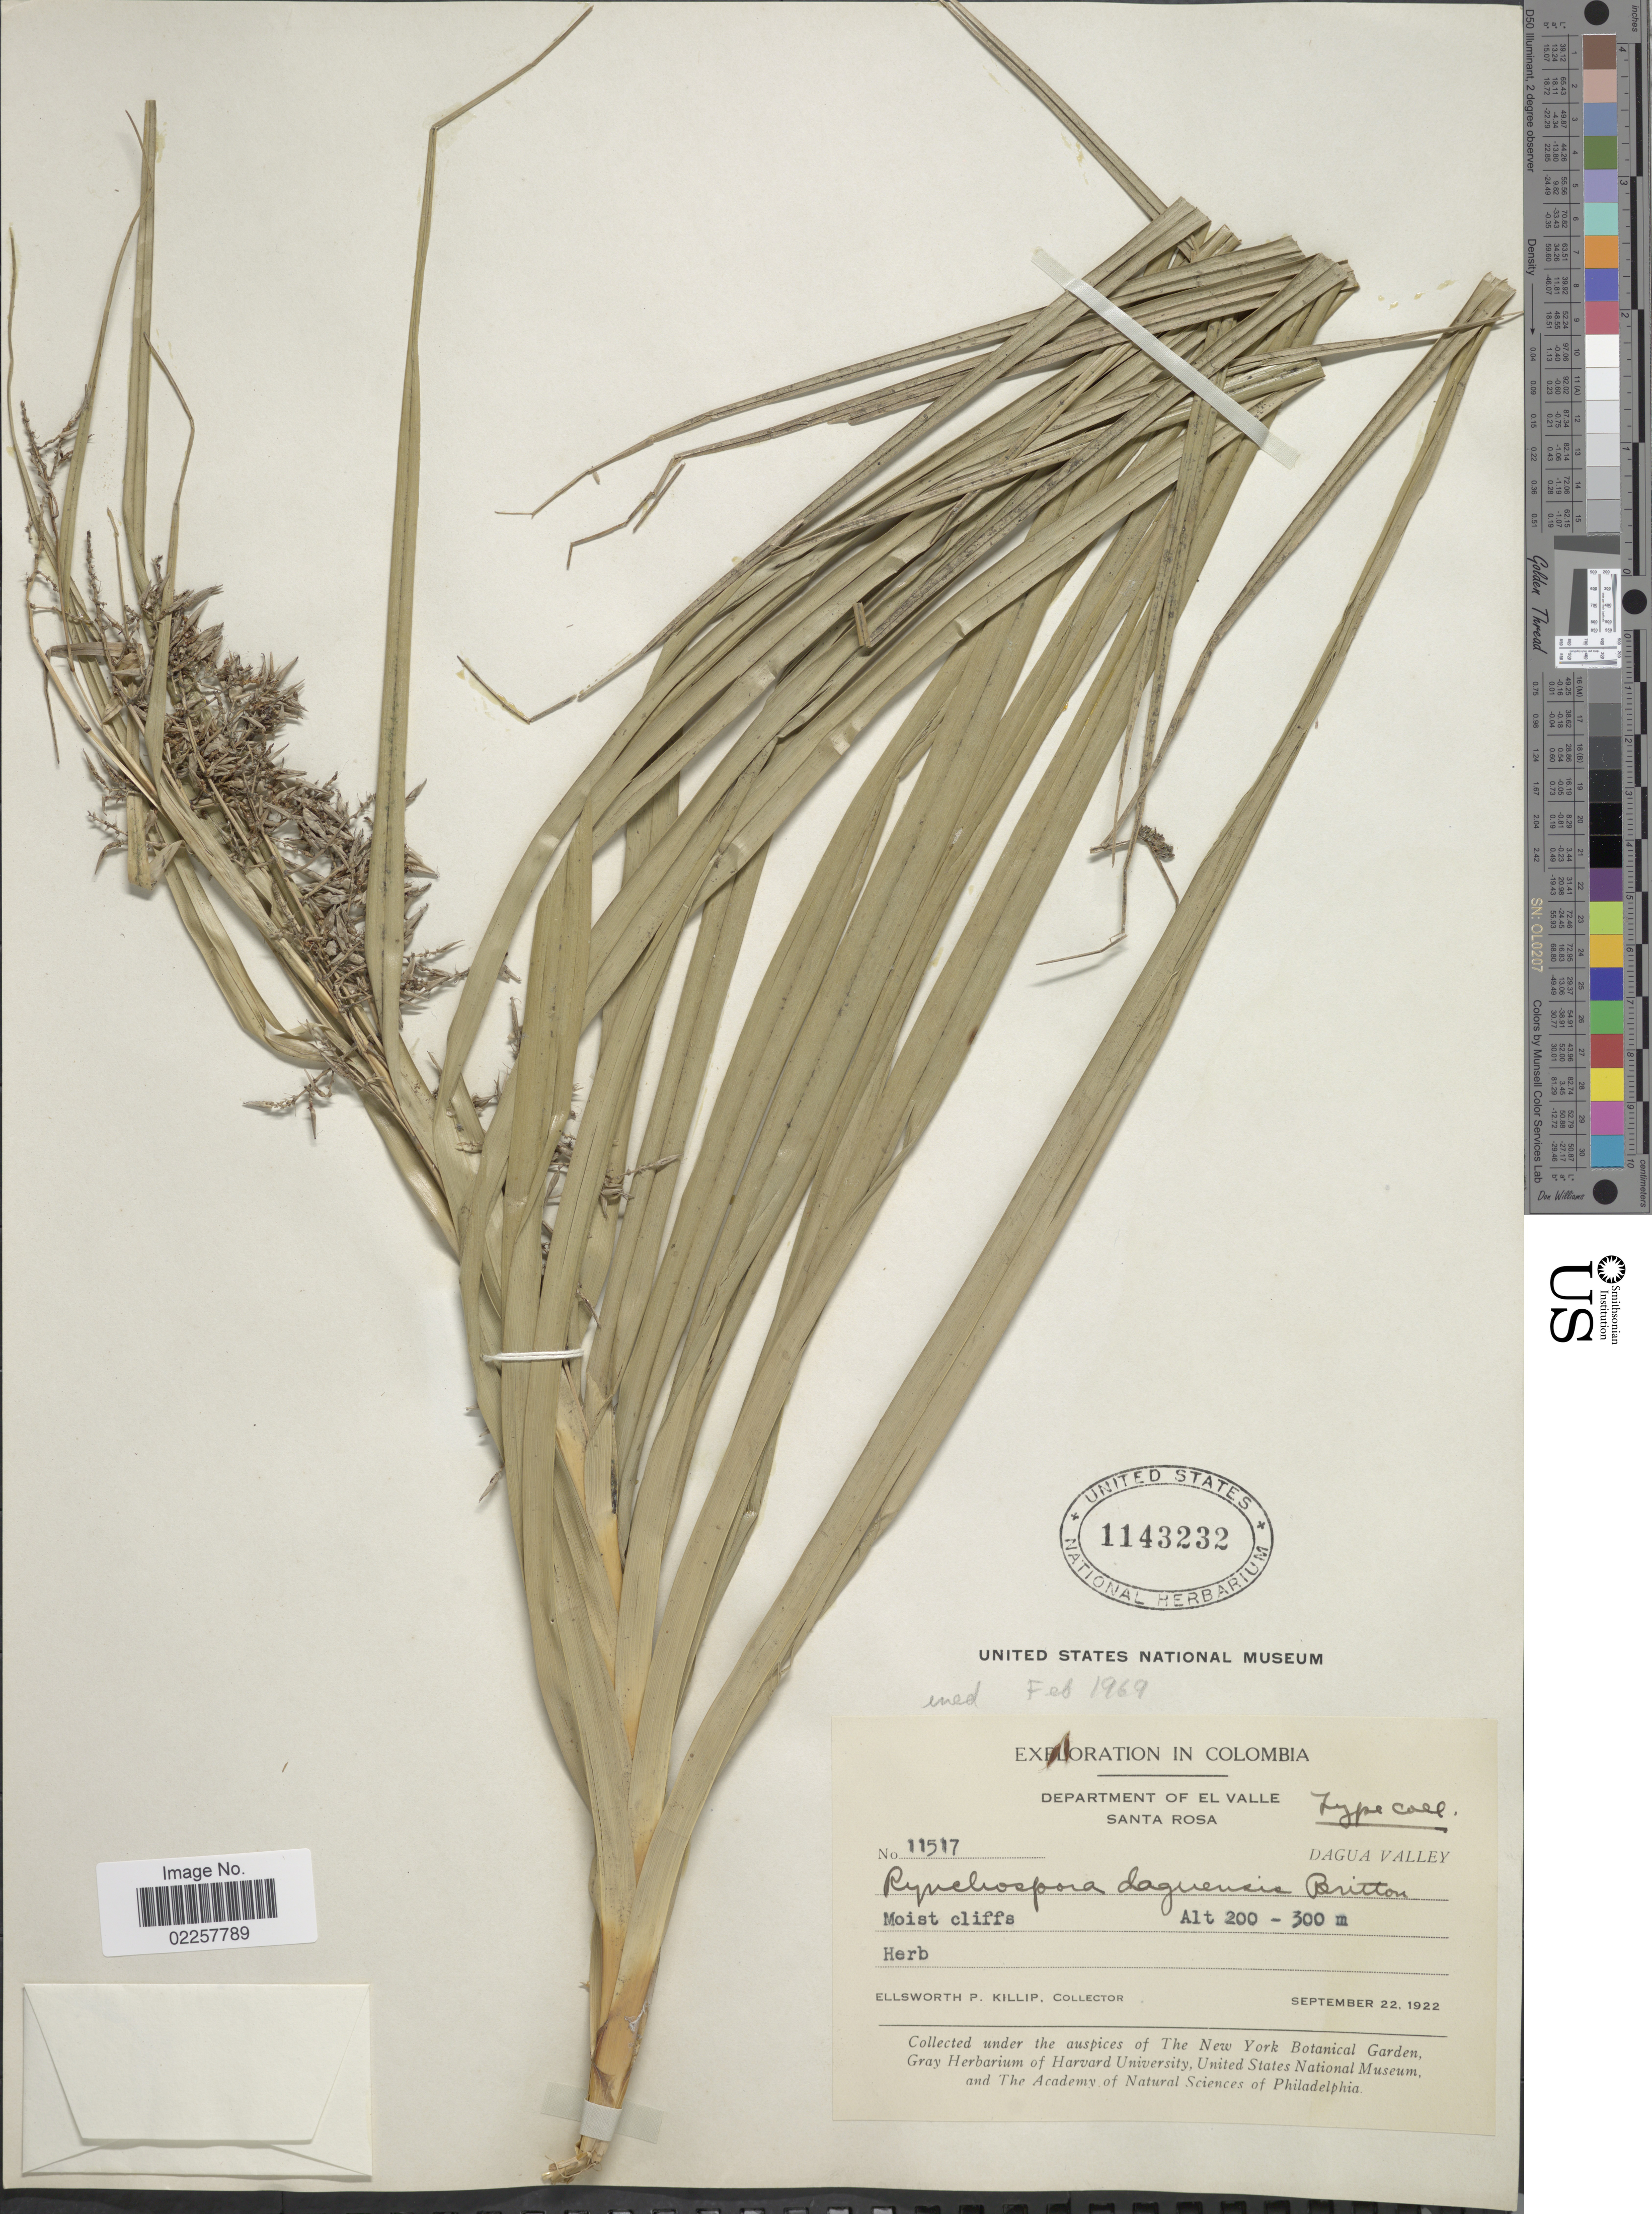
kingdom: Plantae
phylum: Tracheophyta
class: Liliopsida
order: Poales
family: Cyperaceae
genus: Rhynchospora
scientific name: Rhynchospora sp.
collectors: E. P. Killip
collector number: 11517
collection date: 1922-09-22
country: Colombia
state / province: Valle del Cauca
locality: Department of El Valle, Santa Rosa, Dagua Valley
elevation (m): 200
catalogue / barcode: US 1143232